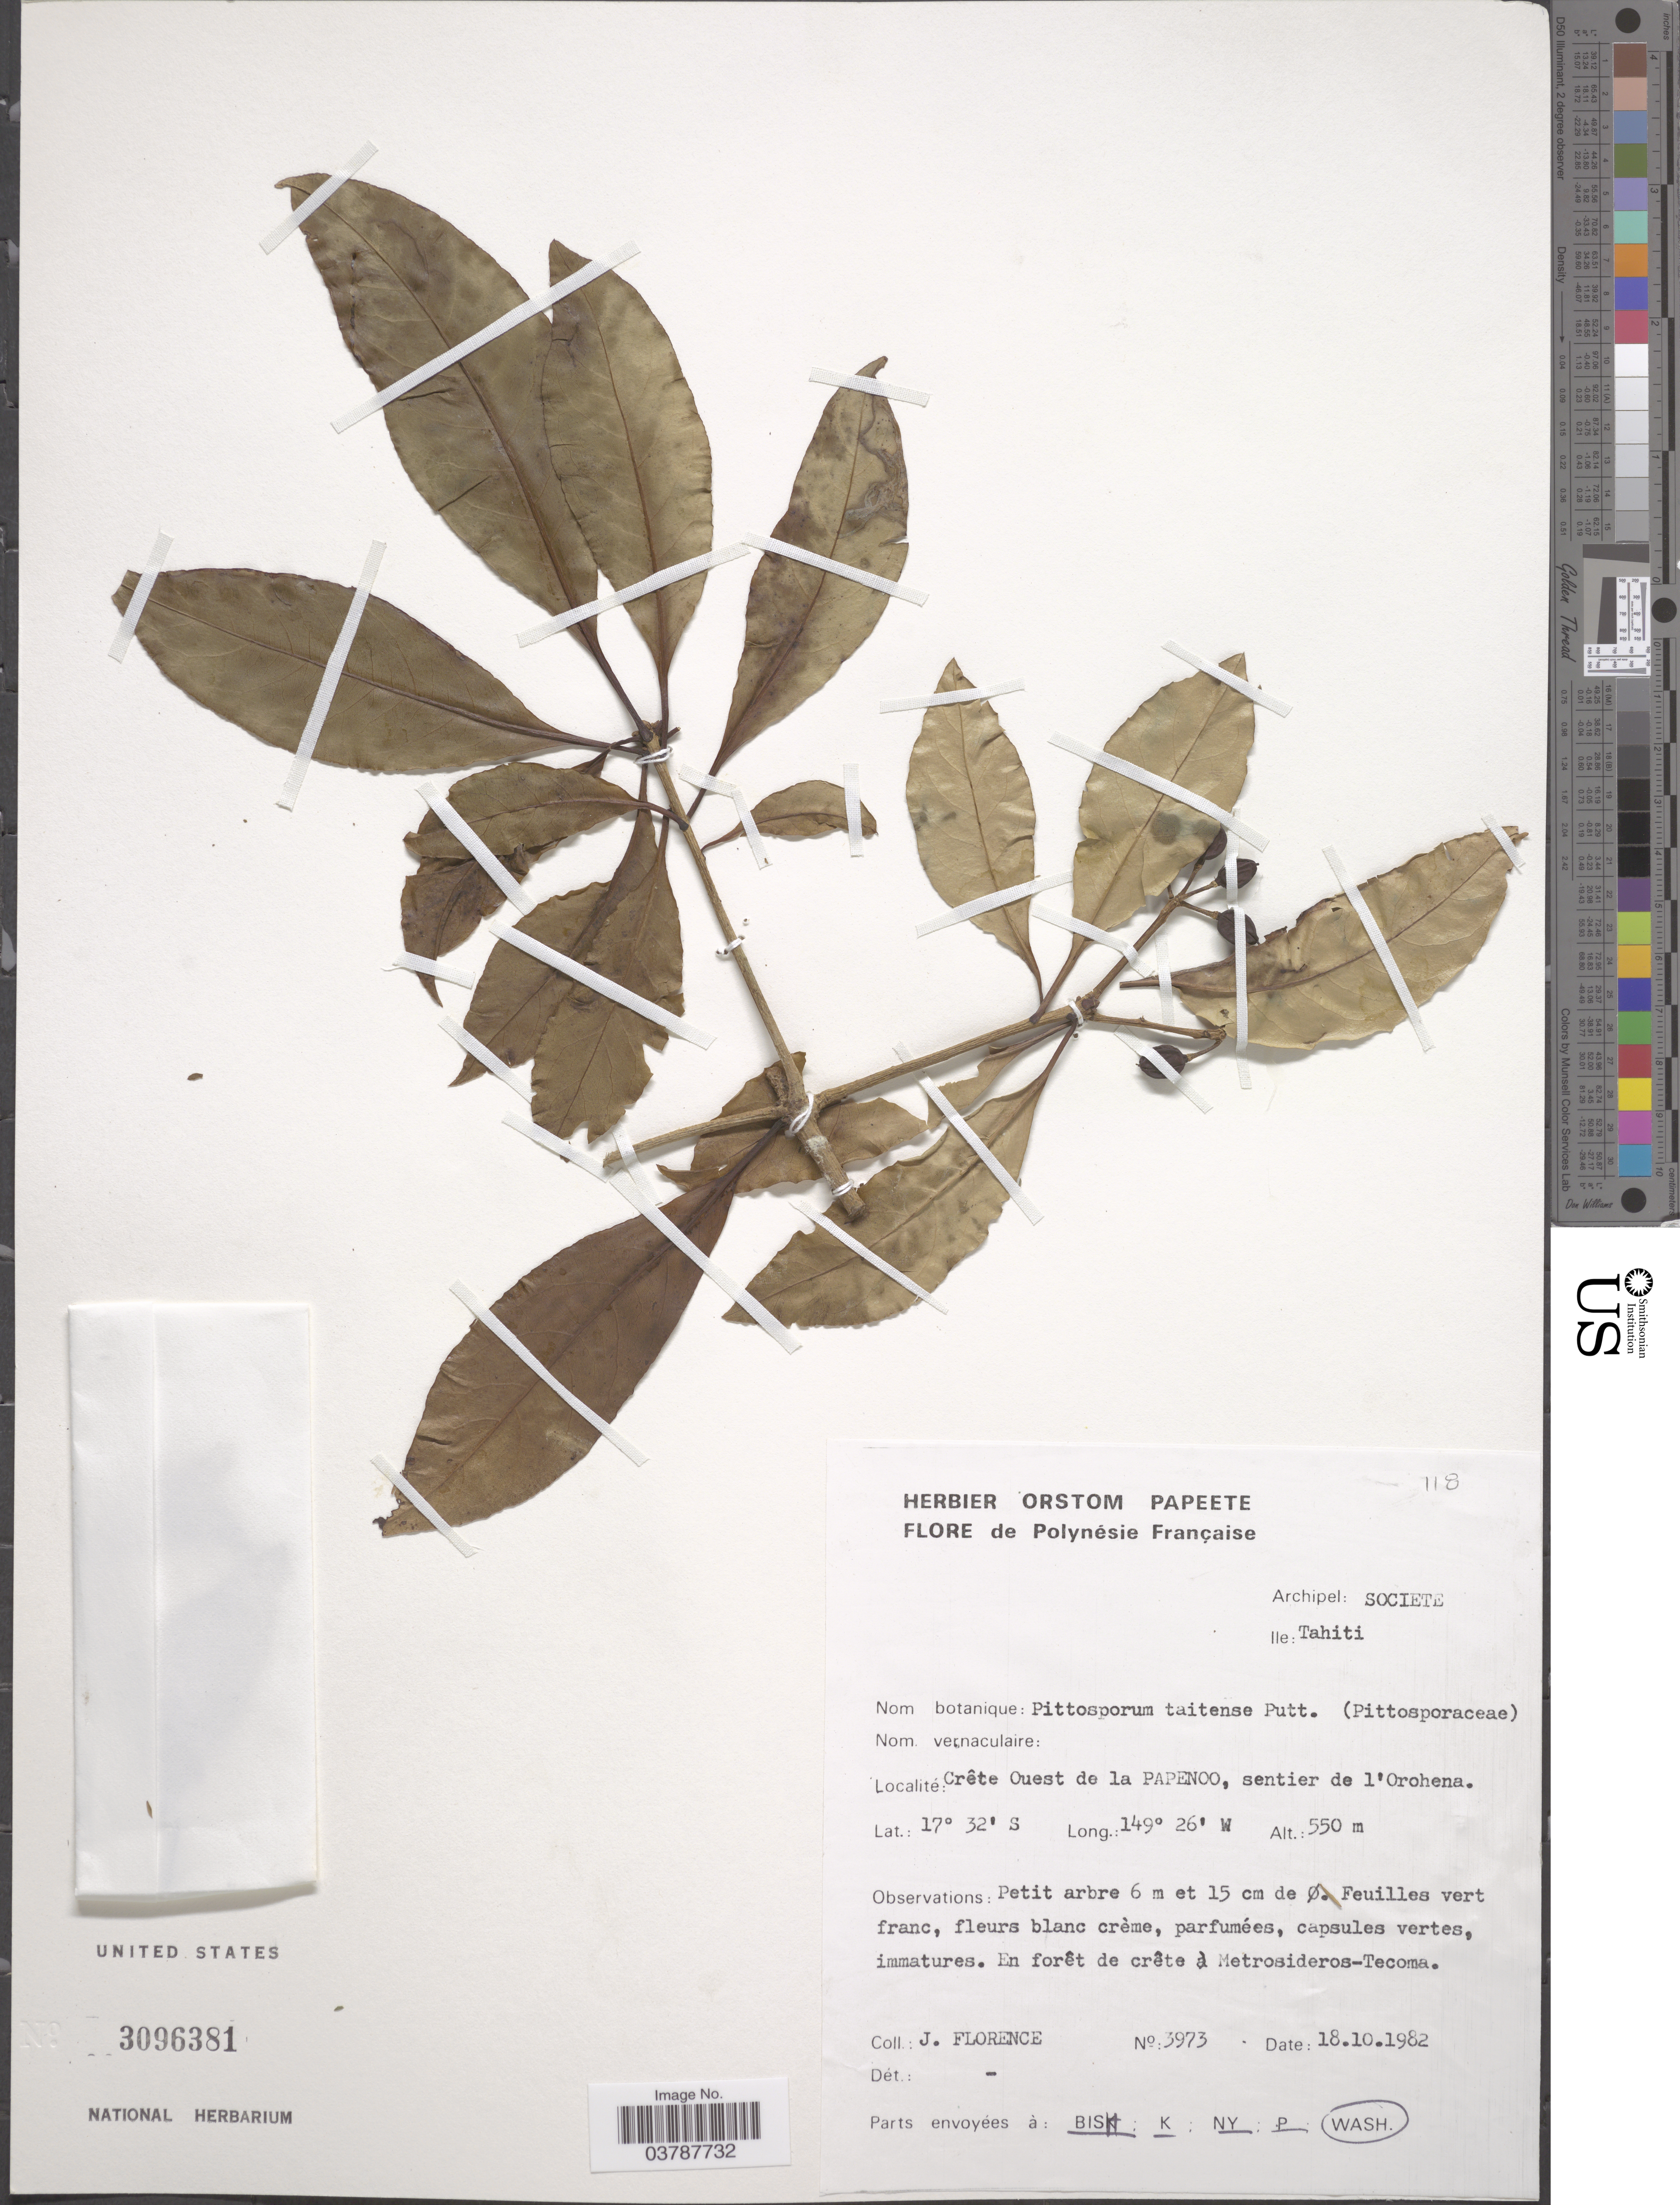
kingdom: Plantae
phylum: Tracheophyta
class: Magnoliopsida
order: Apiales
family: Pittosporaceae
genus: Pittosporum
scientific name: Pittosporum taitense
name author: Putt.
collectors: J. Florence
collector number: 3973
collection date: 1982-10-18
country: French Polynesia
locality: Archipel: Societe. Ile: Tahiti. Crête Ouest de la Papenoo, sentier de l'Orohena.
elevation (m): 550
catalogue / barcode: US 3096381